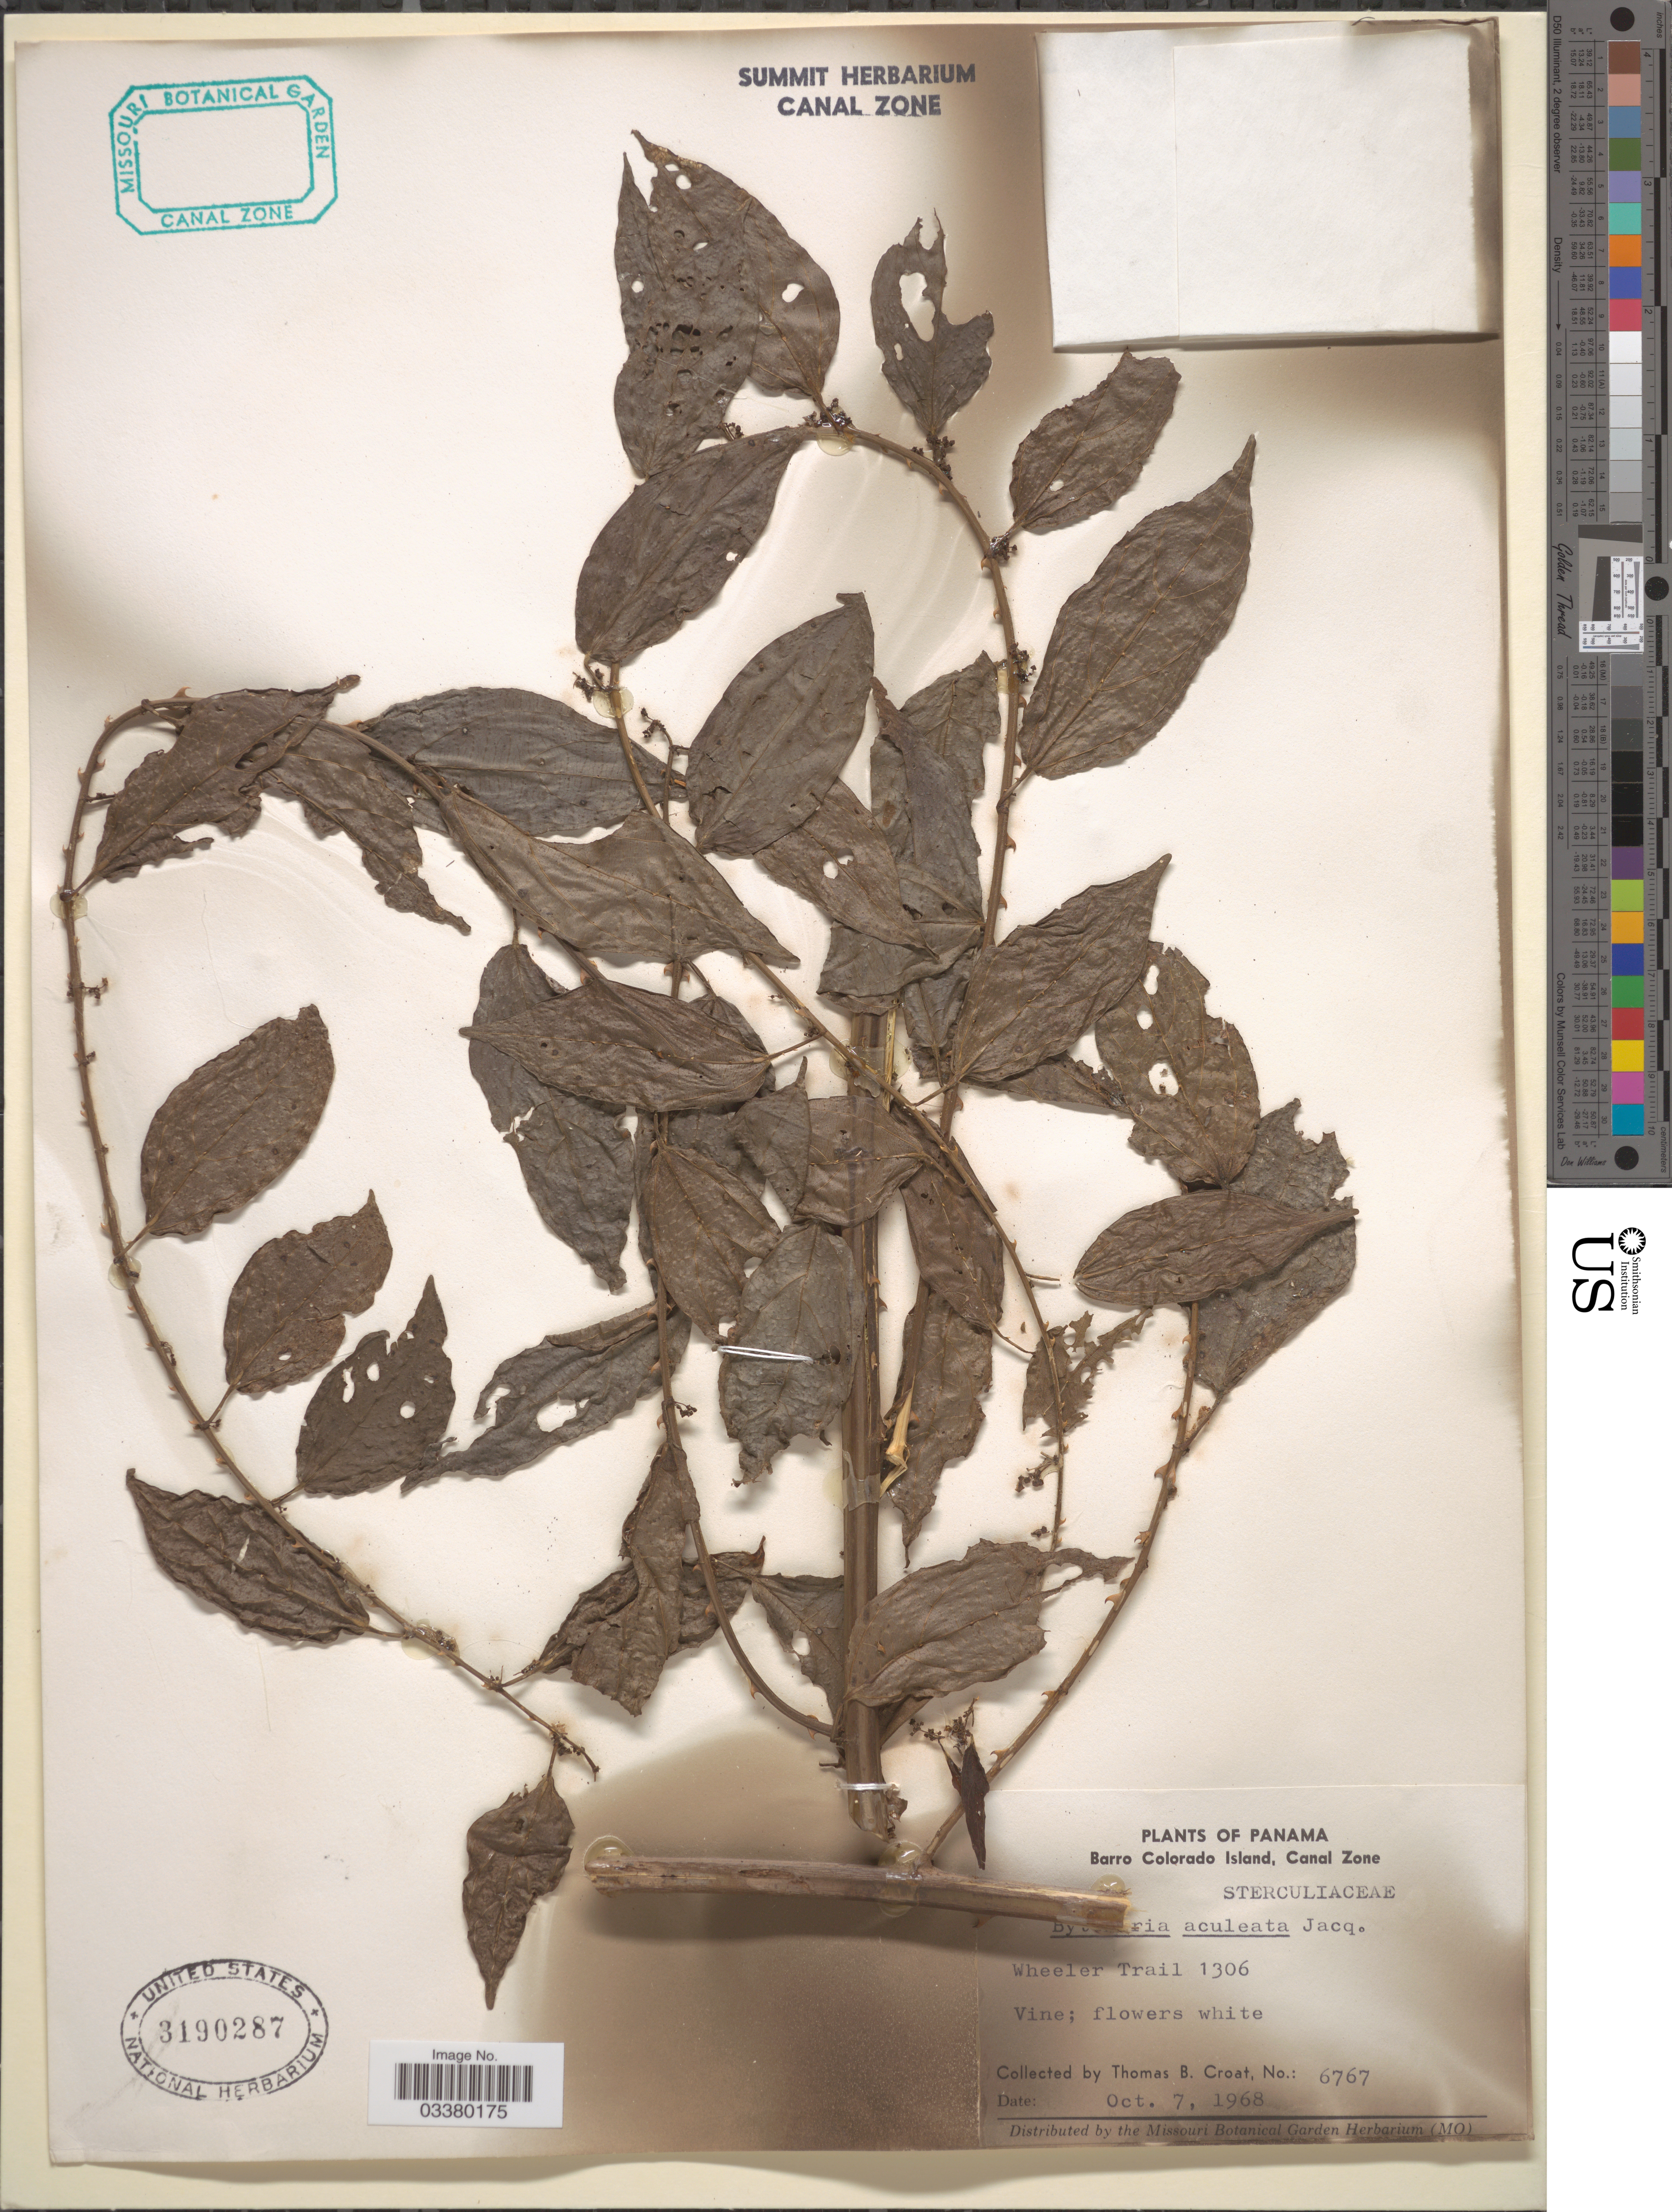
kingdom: Plantae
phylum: Tracheophyta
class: Magnoliopsida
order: Malvales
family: Malvaceae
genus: Byttneria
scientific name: Byttneria aculeata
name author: (Jacq.) Jacq.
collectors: T. B. Croat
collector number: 6767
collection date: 1968-10-07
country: Panama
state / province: Panamá Oeste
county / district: Canal Zone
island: Barro Colorado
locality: Barro Colorado Island, Canal Zone, Wheeler Trail 1306.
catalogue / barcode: US 3190287